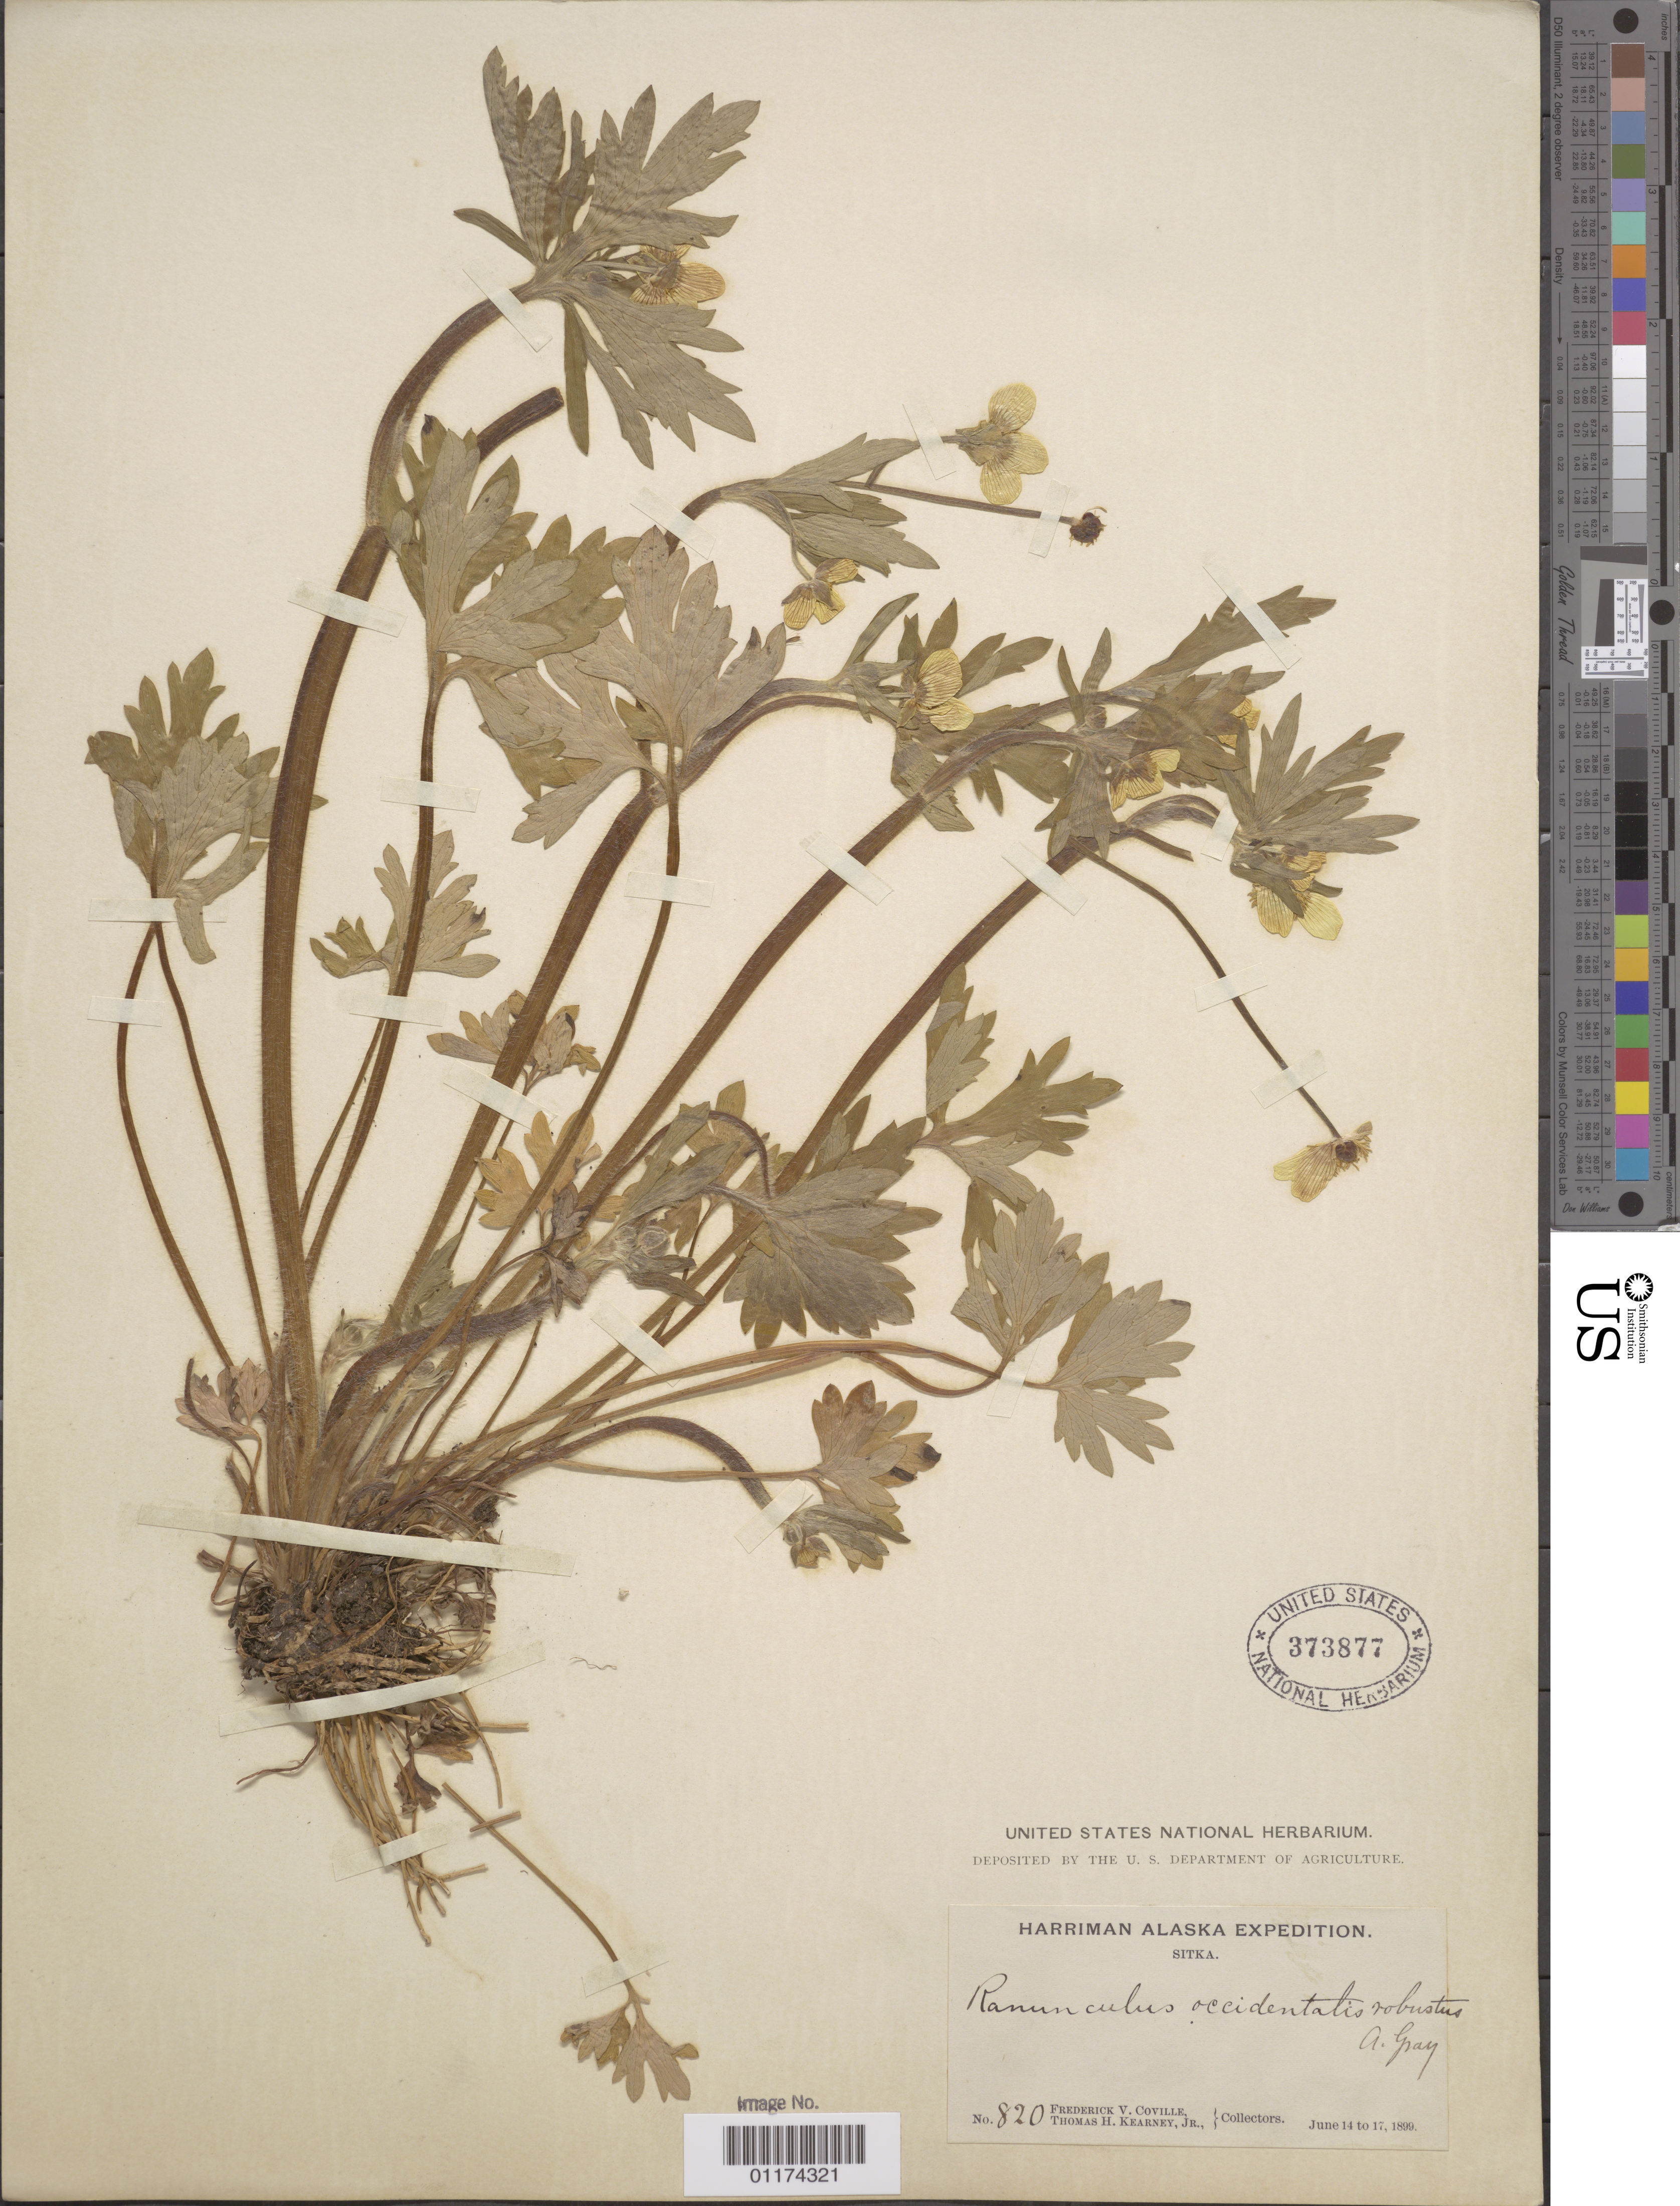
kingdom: Plantae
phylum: Tracheophyta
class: Magnoliopsida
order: Ranunculales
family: Ranunculaceae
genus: Ranunculus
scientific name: Ranunculus occidentalis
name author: Nutt.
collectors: F. V. Coville & T. H. Kearney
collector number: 820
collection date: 1899-07-14/1899-07-17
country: United States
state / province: Alaska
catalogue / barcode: US 373877